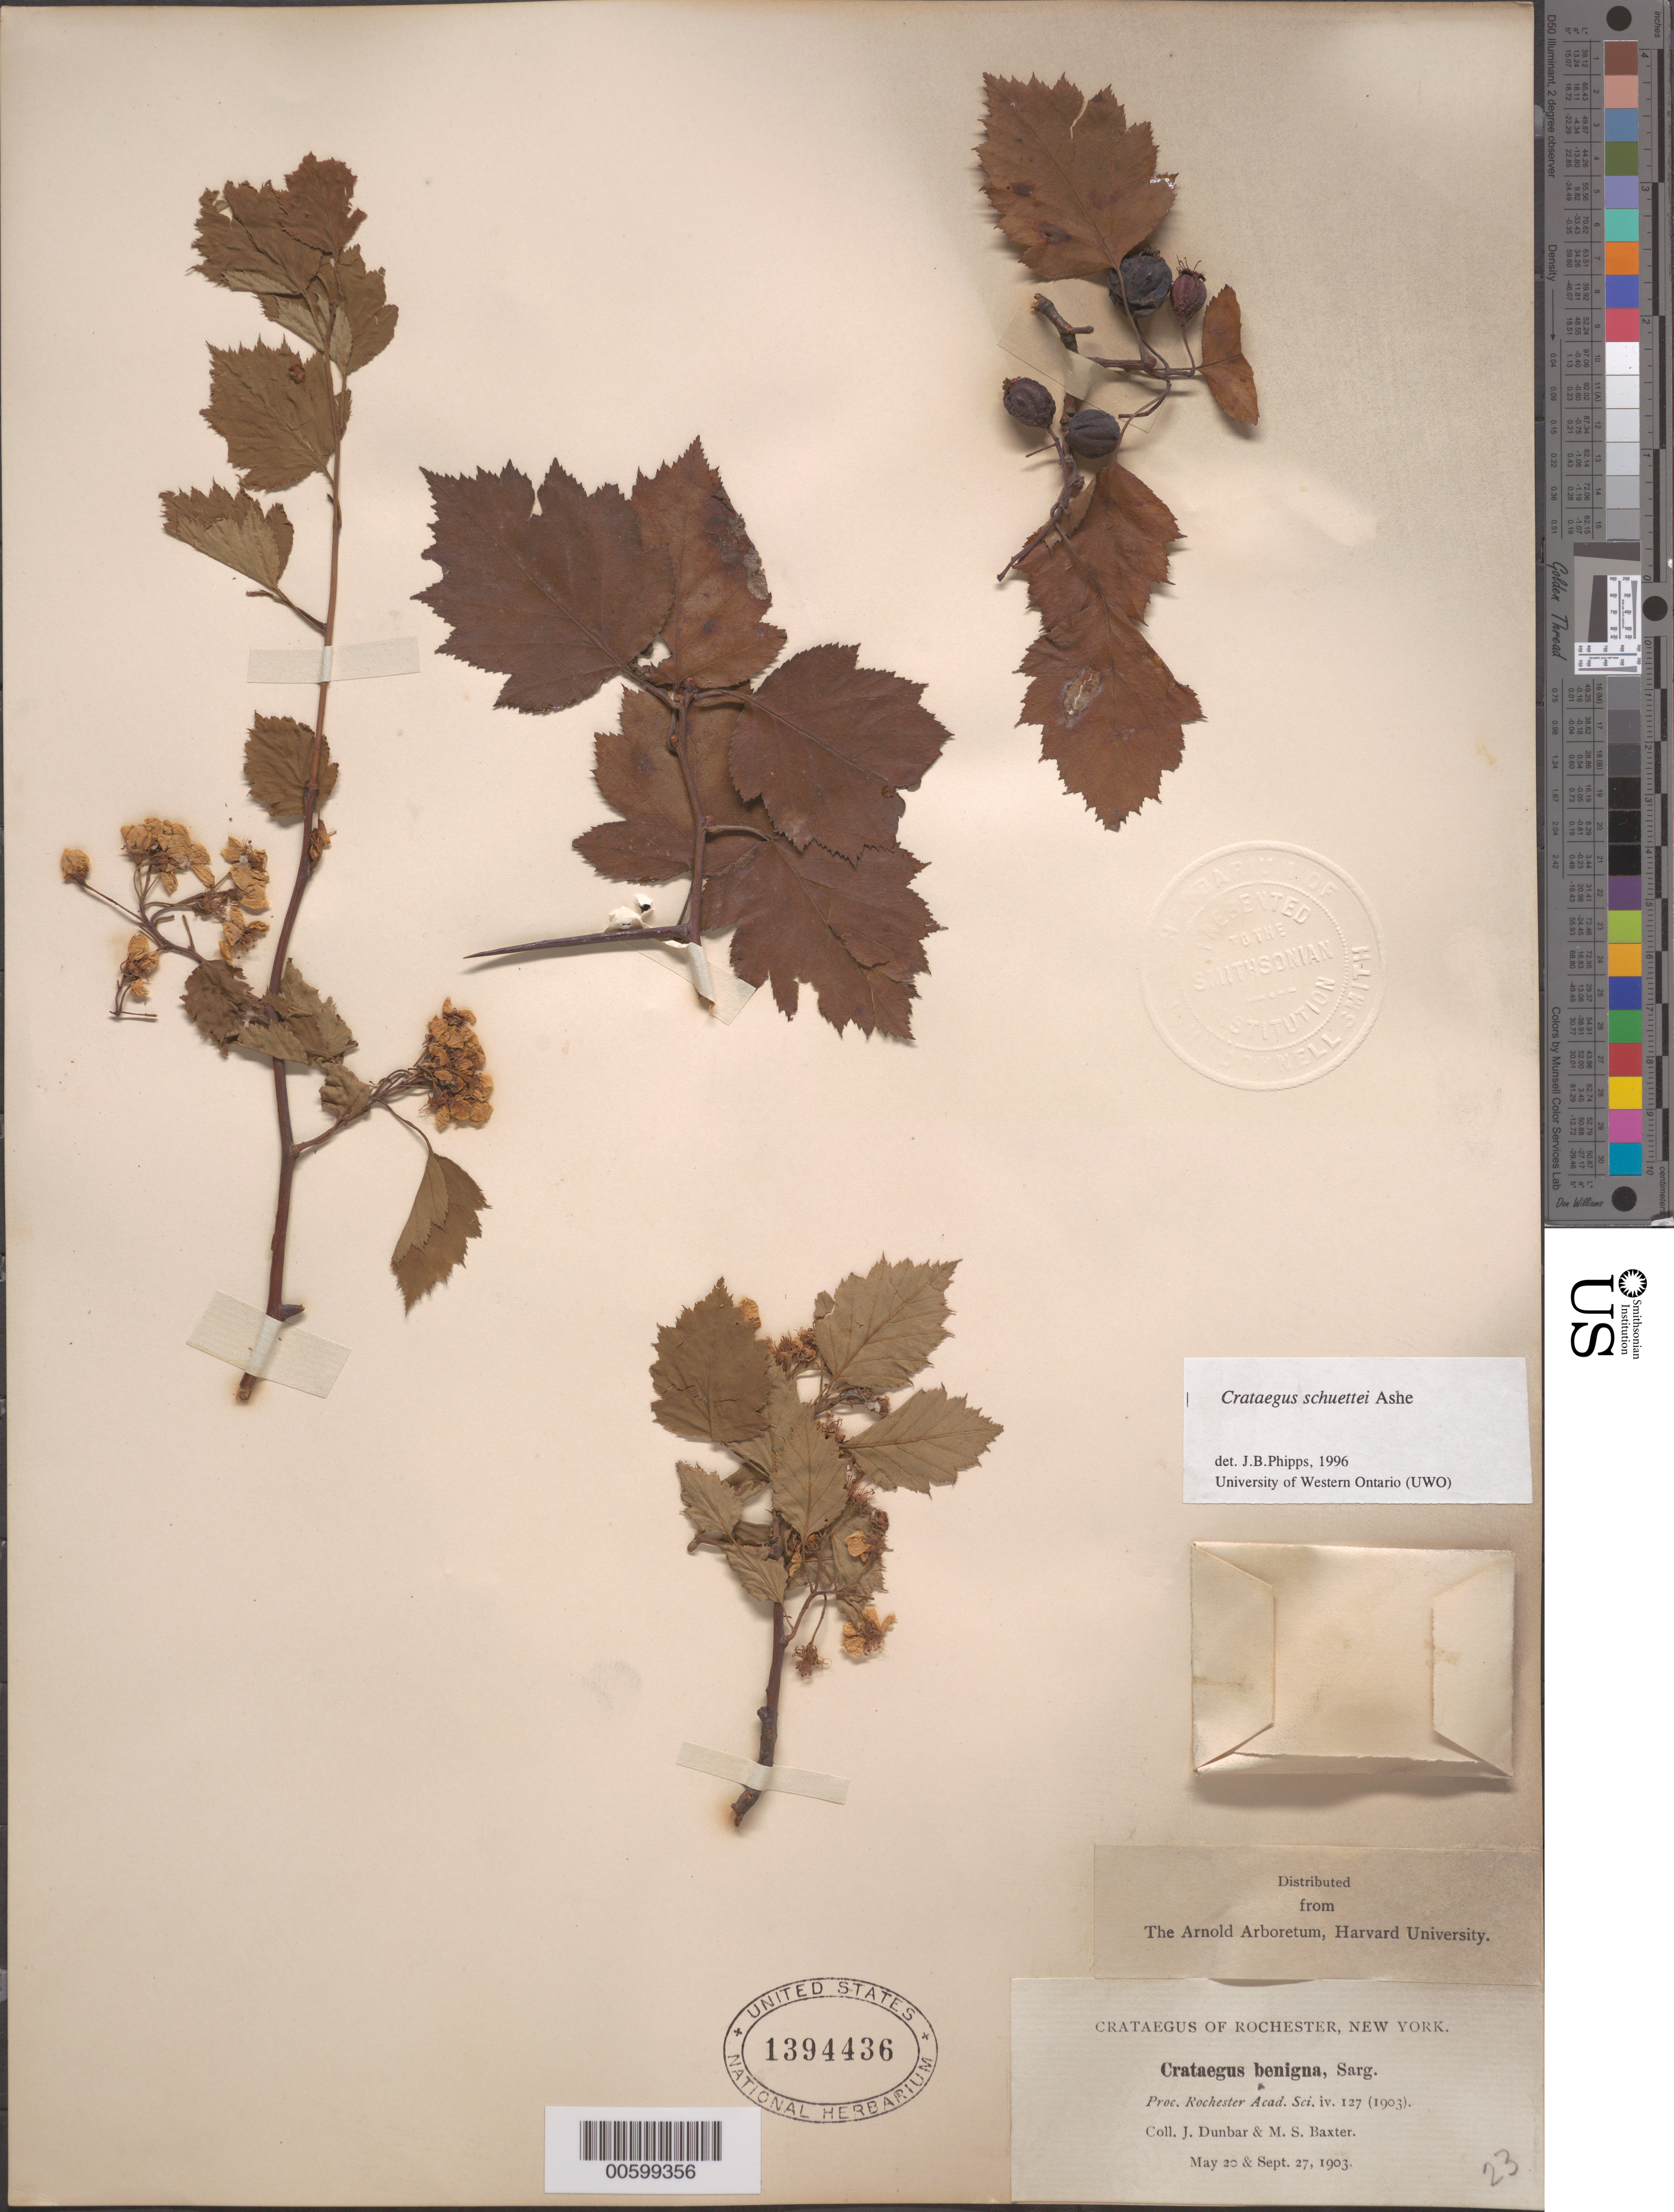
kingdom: Plantae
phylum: Tracheophyta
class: Magnoliopsida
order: Rosales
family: Rosaceae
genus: Crataegus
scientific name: Crataegus schuettei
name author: Ashe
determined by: Phipps, James B., (UWO), University of Western Ontario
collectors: J. Dunbar & M. Baxter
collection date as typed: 20 May 1903 and 27 Sep 1903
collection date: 1903-05-20,1903-09-27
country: United States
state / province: New York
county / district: Monroe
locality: Rochester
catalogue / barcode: US 1394436